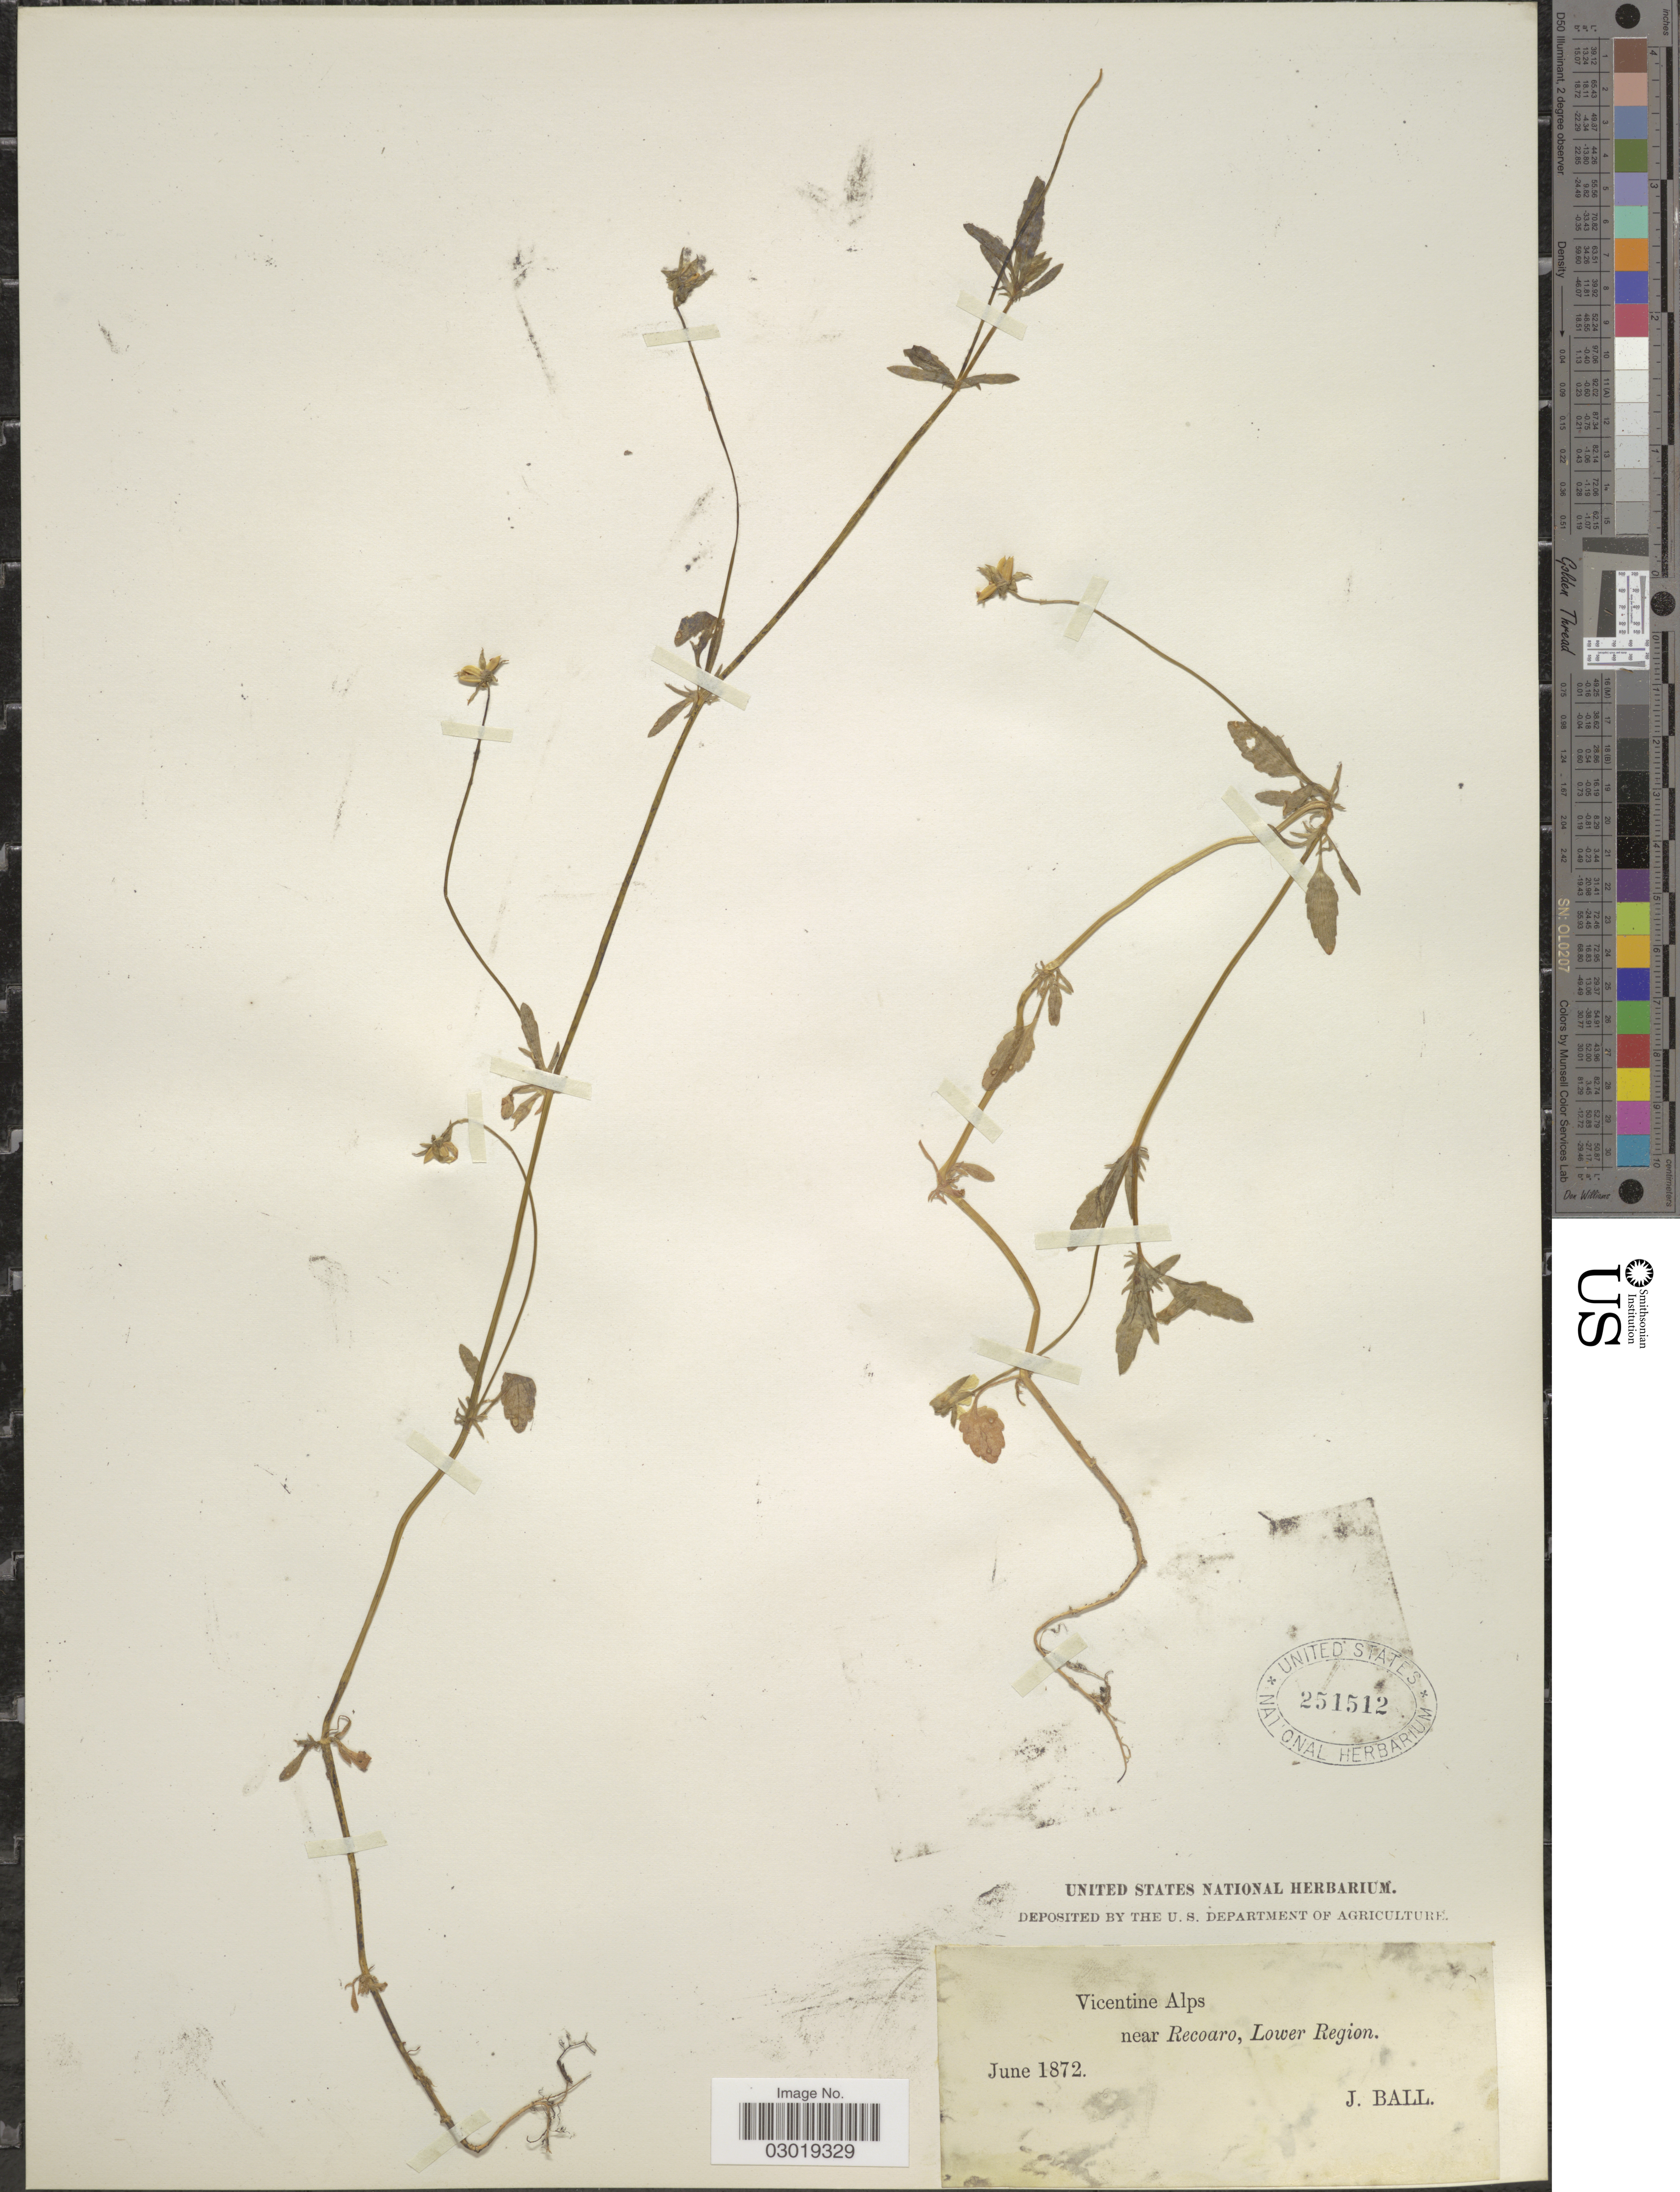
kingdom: Plantae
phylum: Tracheophyta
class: Magnoliopsida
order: Malpighiales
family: Violaceae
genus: Viola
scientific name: Viola sp.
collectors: J. Ball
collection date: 1872-06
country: Italy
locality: Vicentine Alps near Recoaro, Lower Region.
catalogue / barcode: US 251512